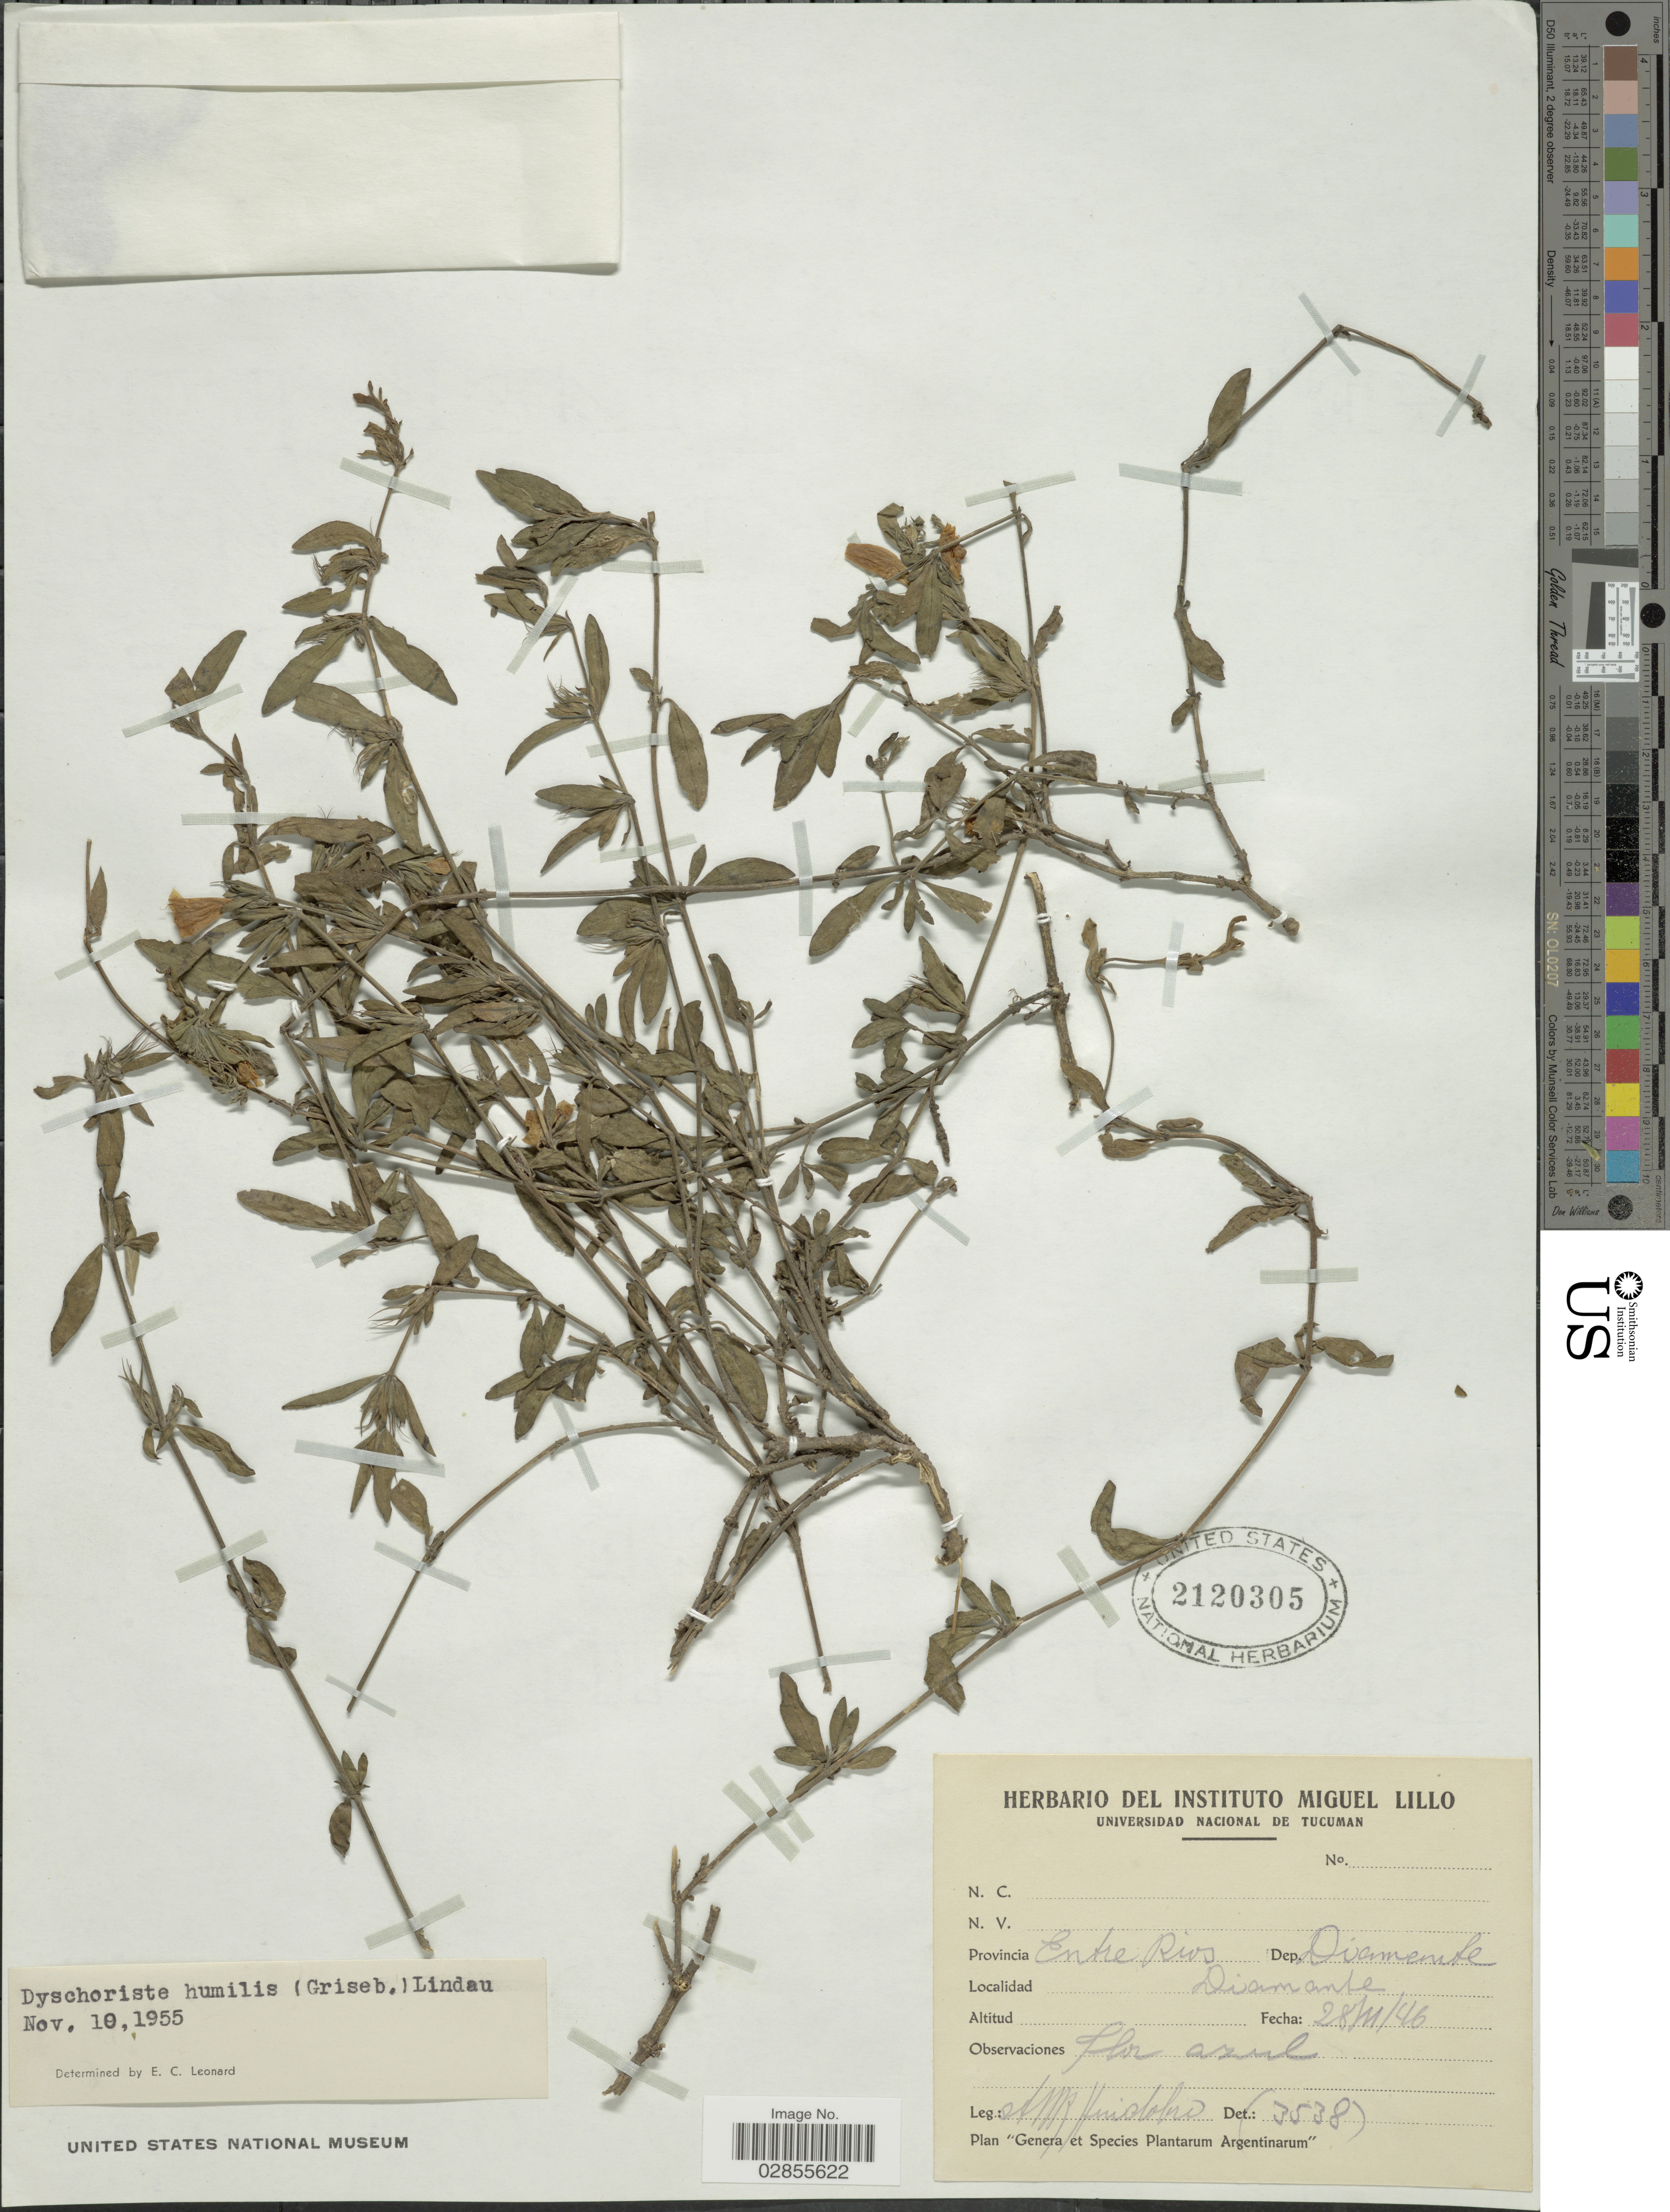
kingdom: Plantae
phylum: Tracheophyta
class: Magnoliopsida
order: Lamiales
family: Acanthaceae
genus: Dyschoriste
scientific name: Dyschoriste humilis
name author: Lindau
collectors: A. M. R. Huidobro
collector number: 3538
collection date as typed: Transcribed d/m/y: 28/11/46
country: Argentina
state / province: Entre Rios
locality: Dep. Diamante. Diamante.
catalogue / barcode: US 2120305